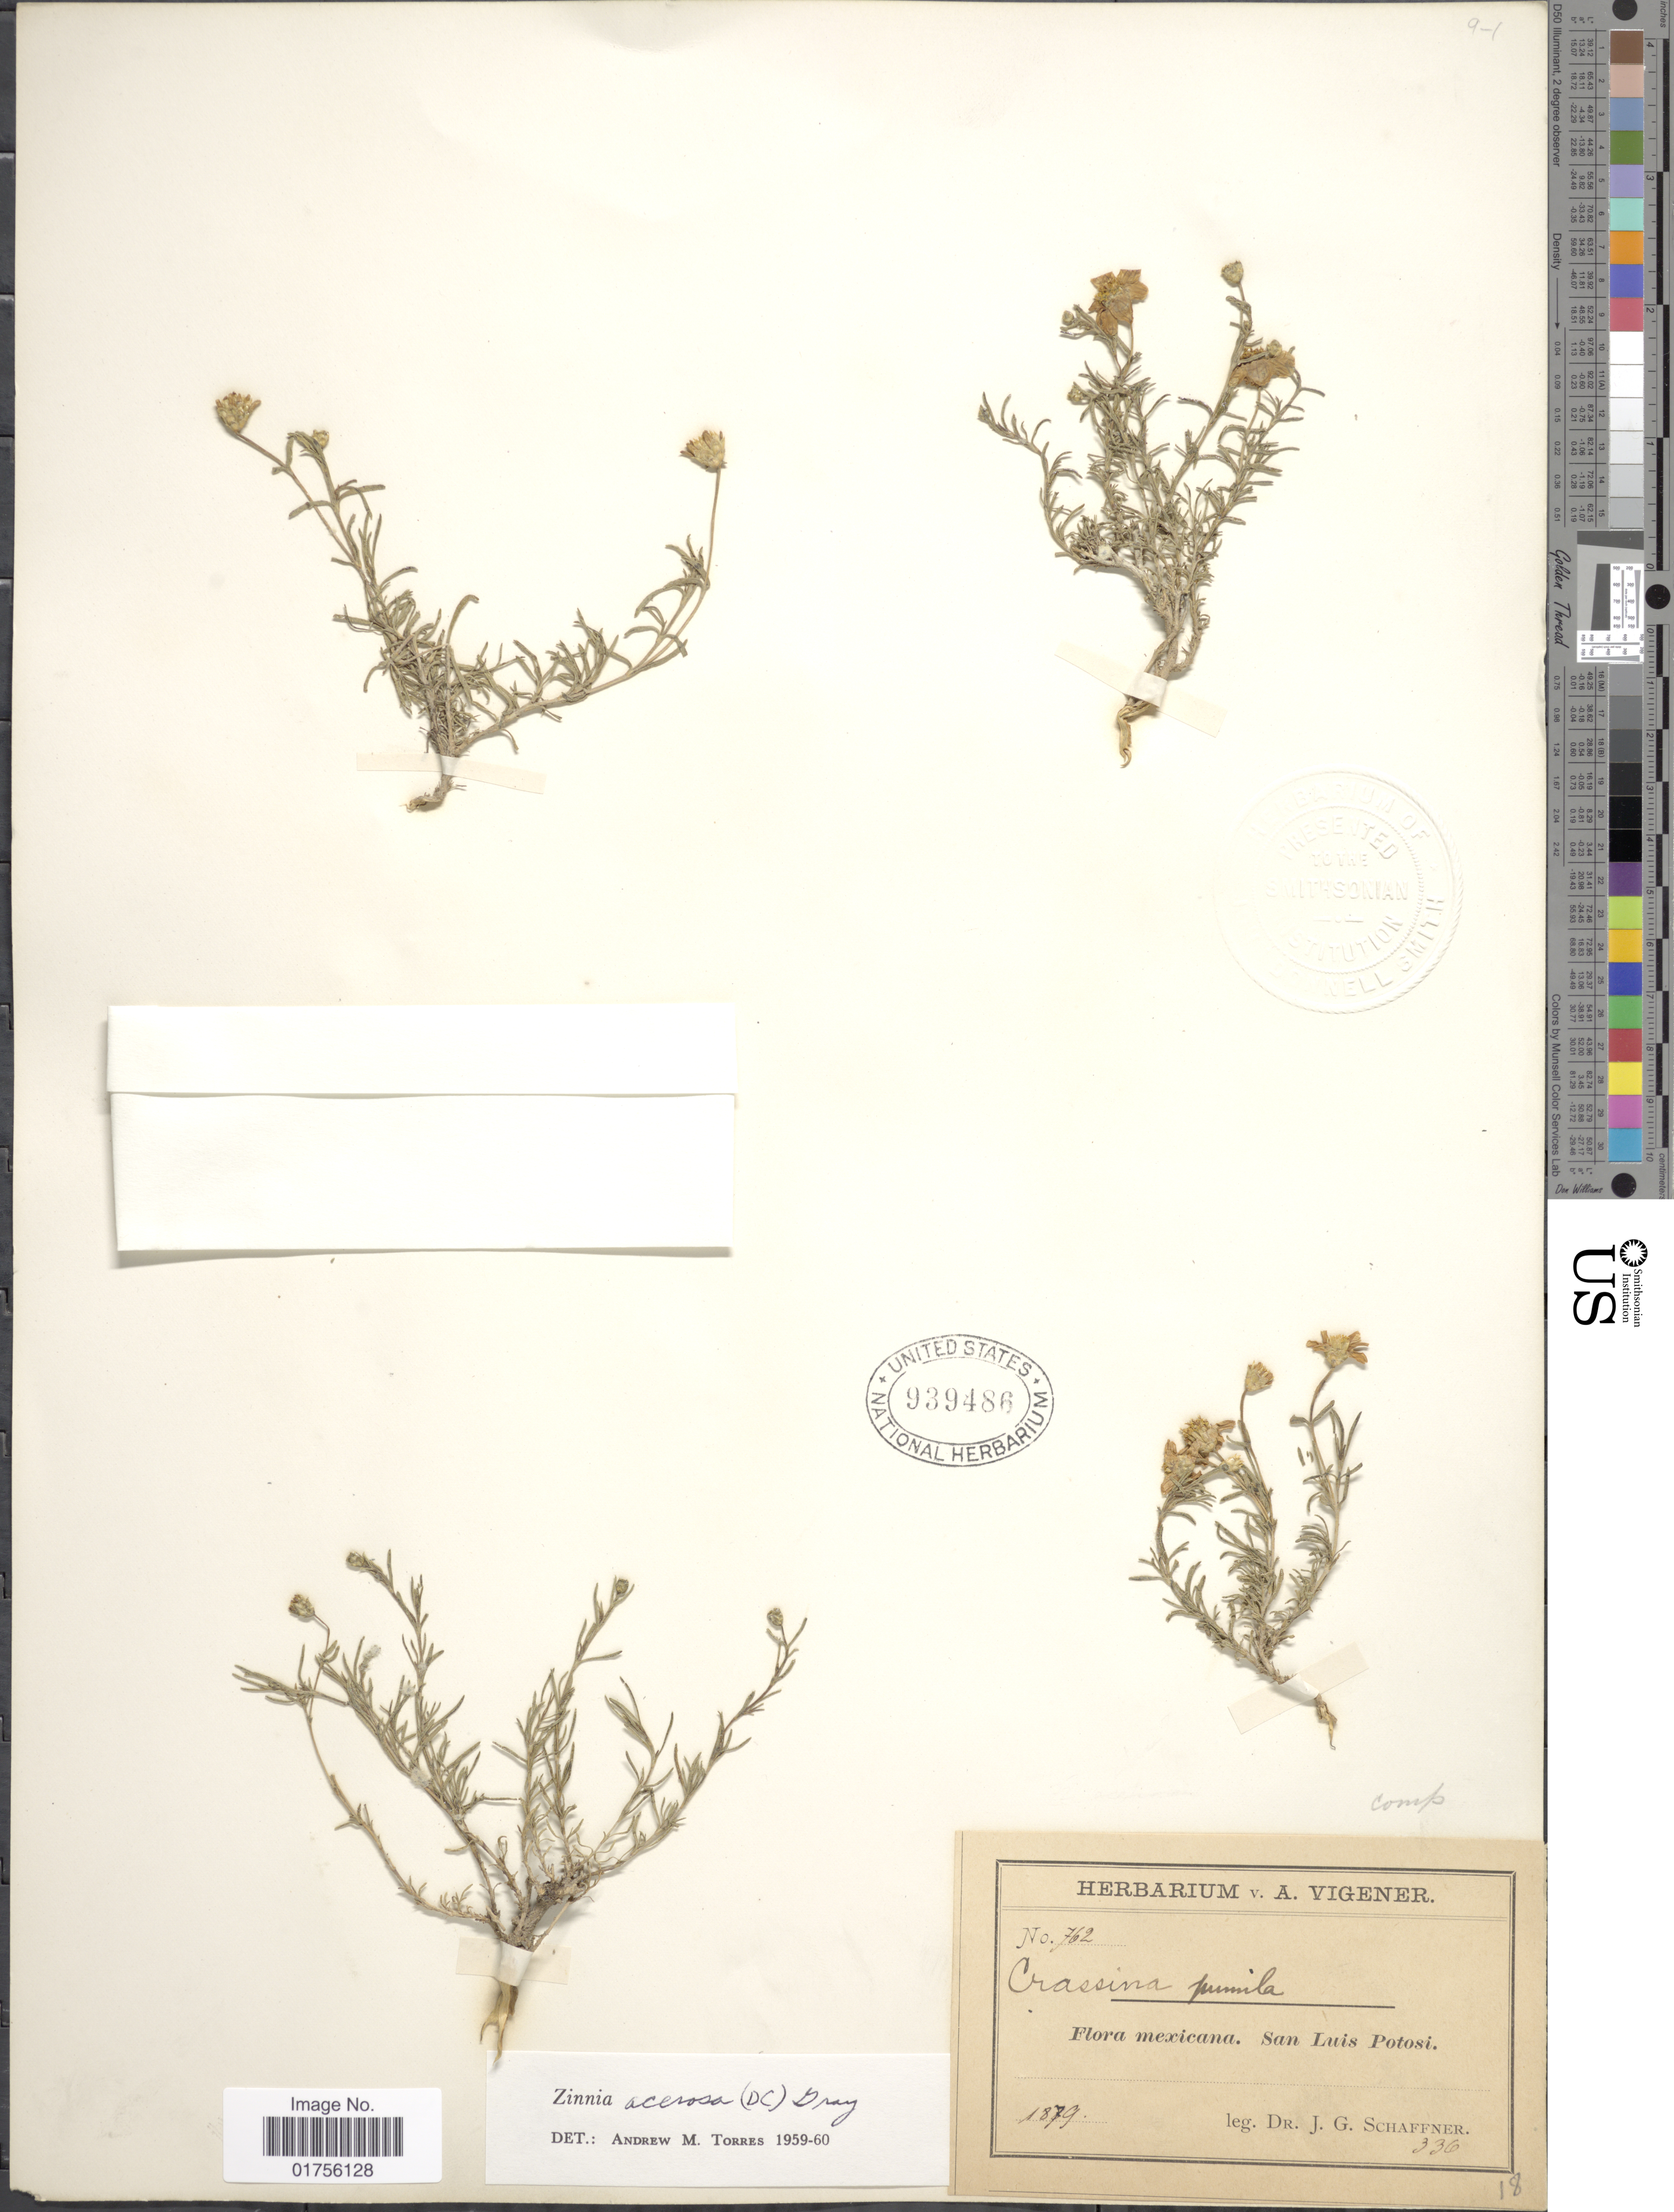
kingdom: Plantae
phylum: Tracheophyta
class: Magnoliopsida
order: Asterales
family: Asteraceae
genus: Zinnia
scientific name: Zinnia acerosa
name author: (DC.) A. Gray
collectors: J. G. Schaffner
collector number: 762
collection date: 1879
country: Mexico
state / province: San Luis Potosí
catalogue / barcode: US 939486